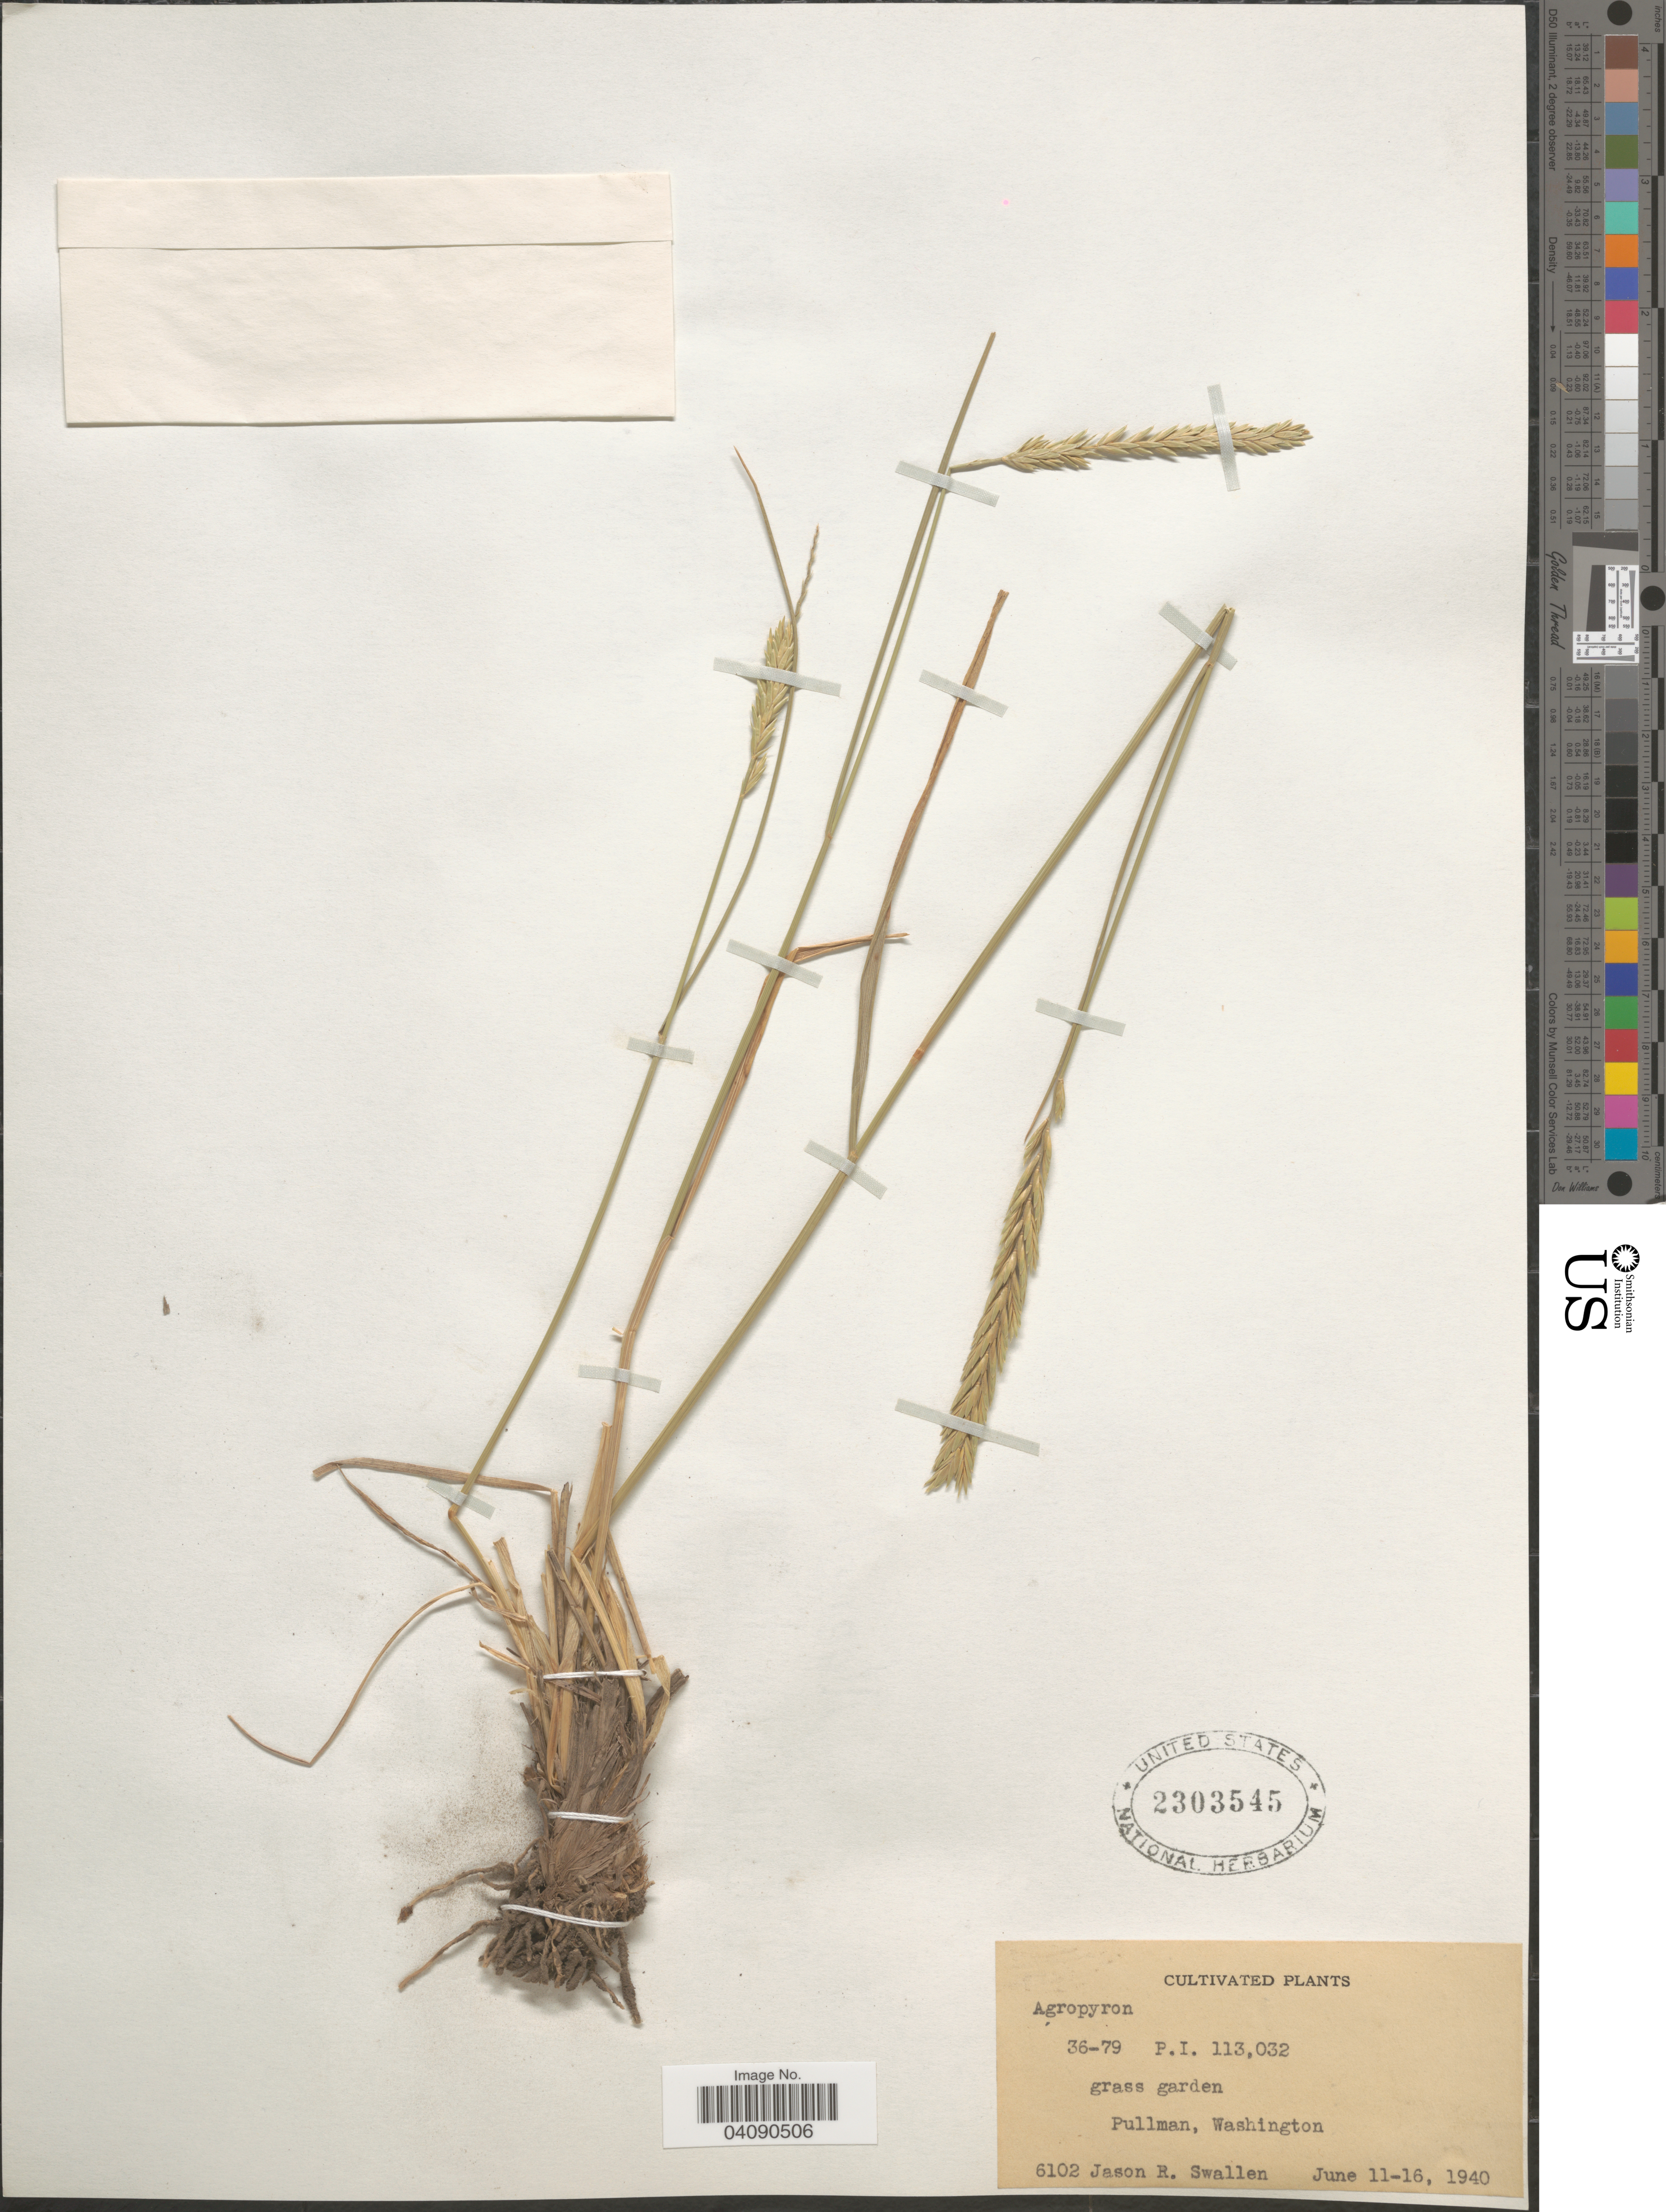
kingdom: Plantae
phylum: Tracheophyta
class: Liliopsida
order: Poales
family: Poaceae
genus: Agropyron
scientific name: Agropyron sp.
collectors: J. R. Swallen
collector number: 6102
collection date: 1940-06-11/1940-06-16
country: United States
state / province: Washington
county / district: Whitman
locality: Grass garden. Pullman.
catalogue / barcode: US 2303545